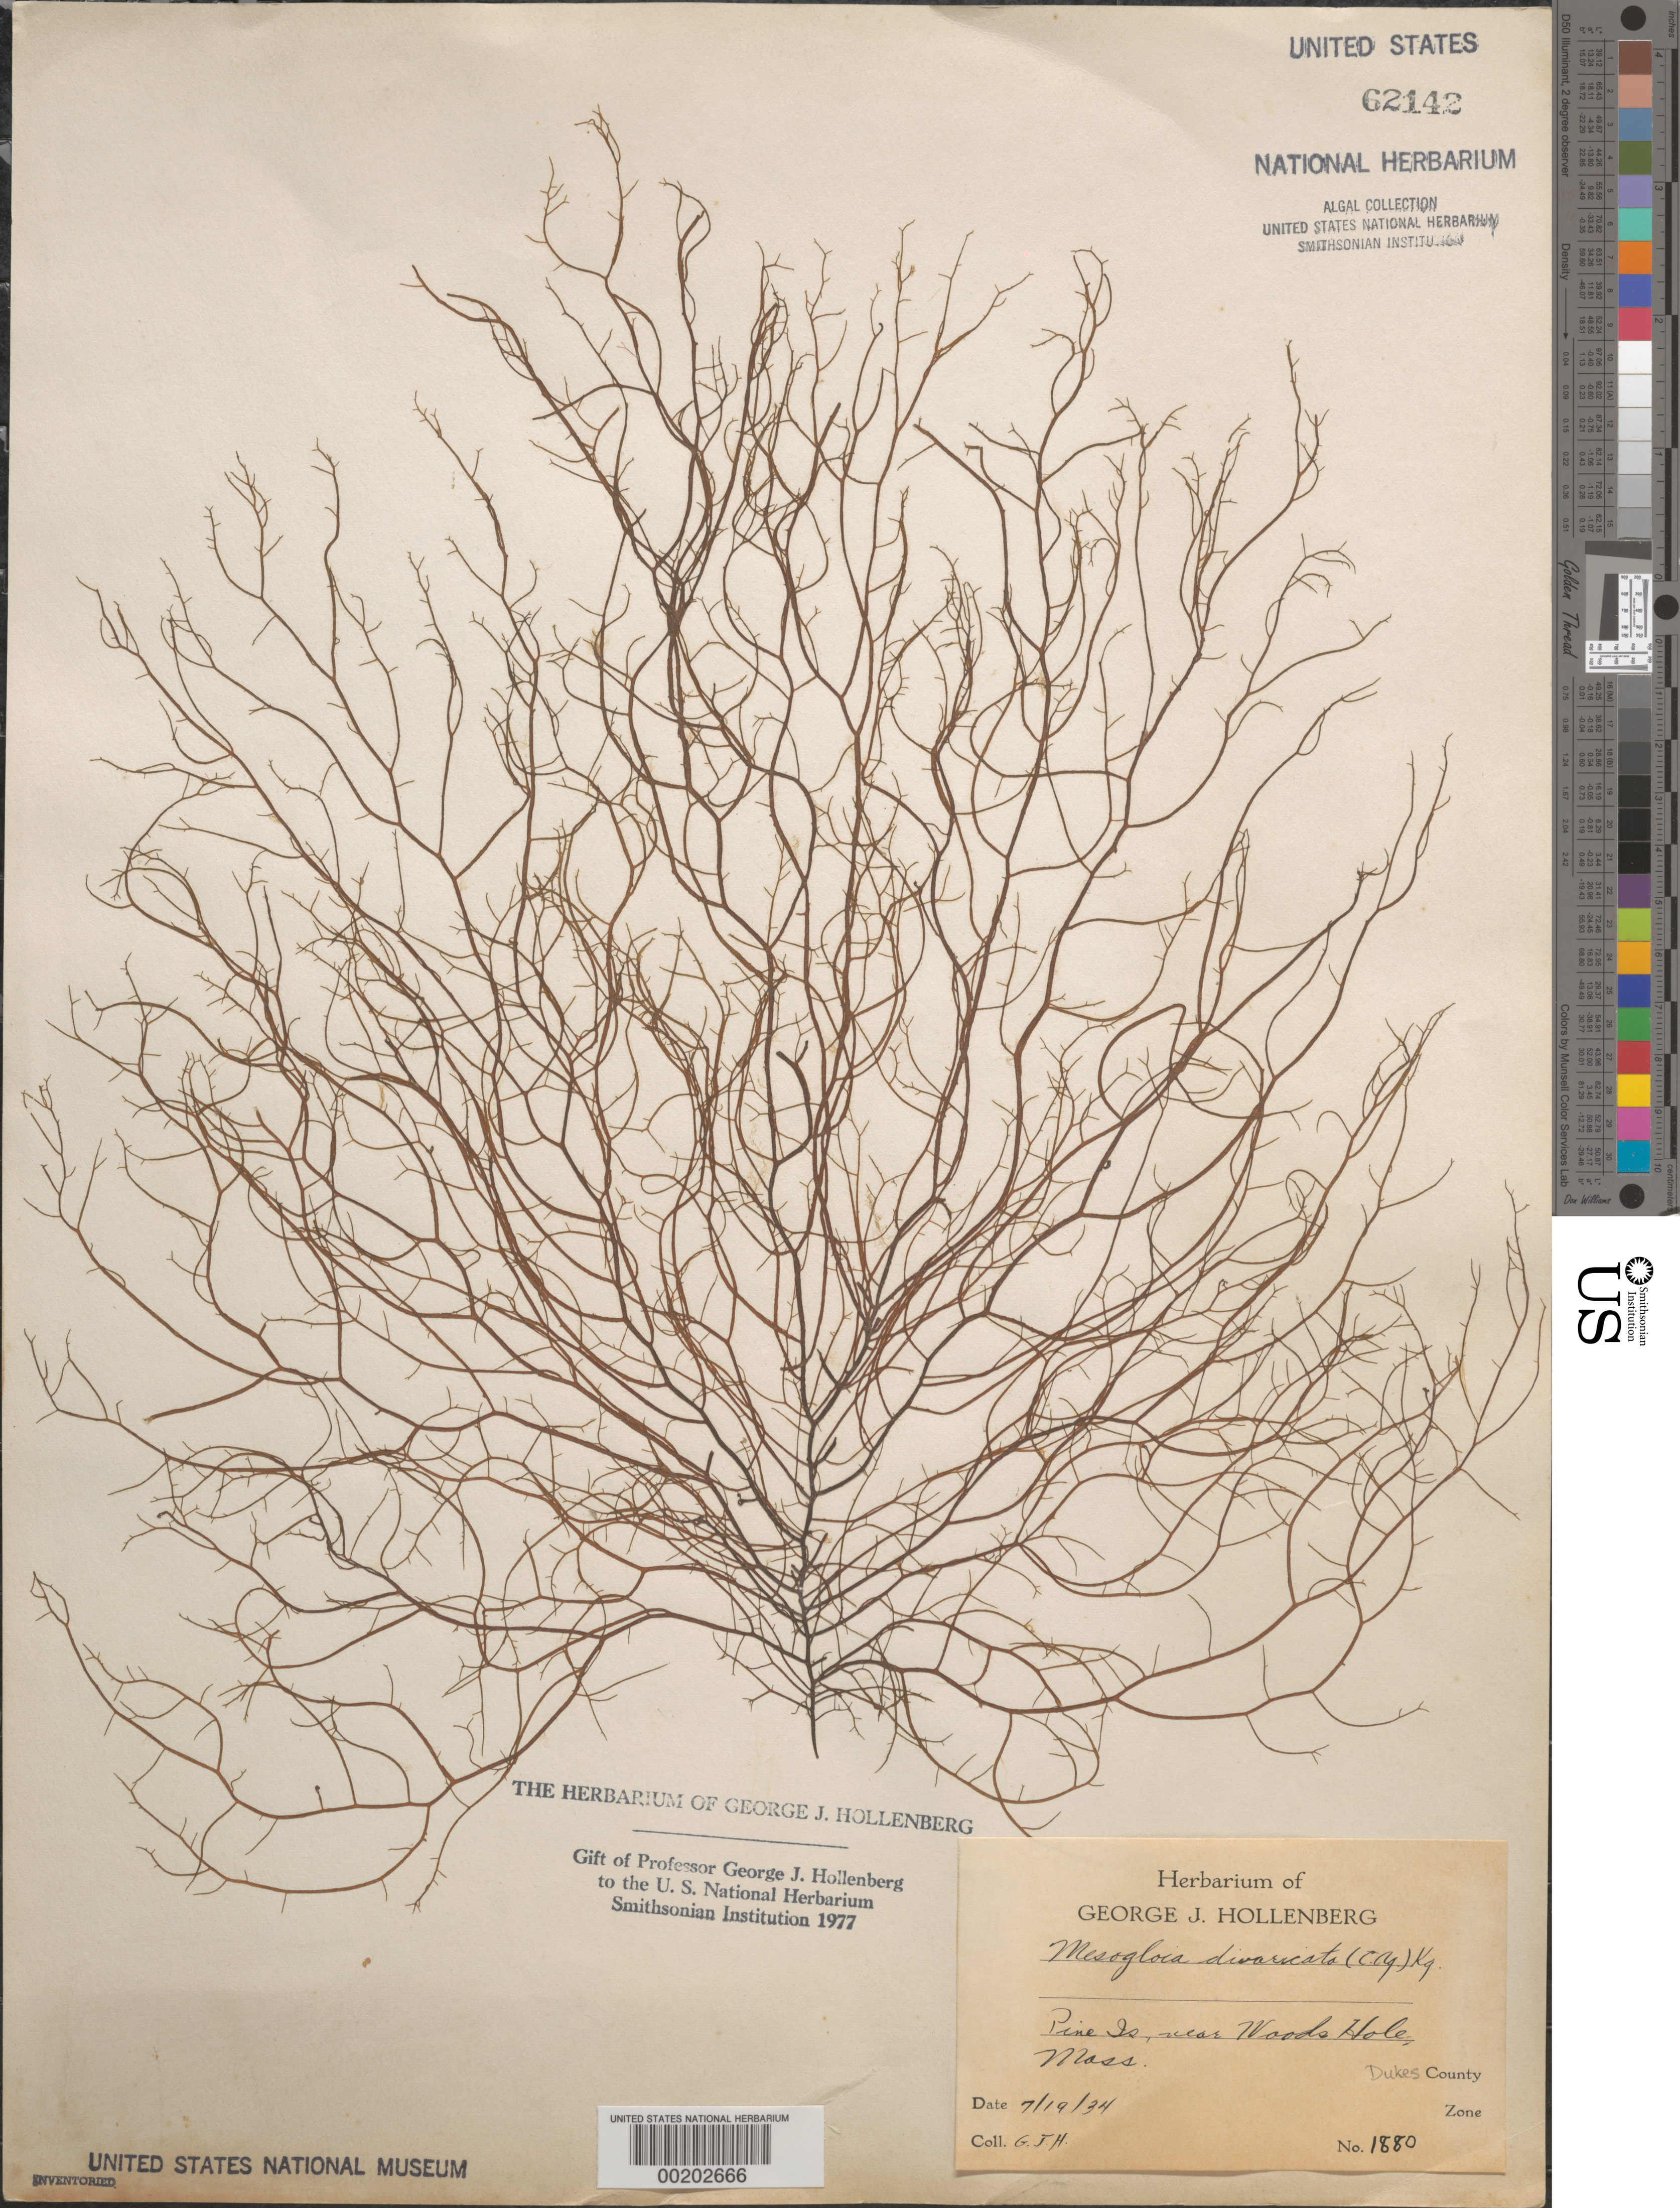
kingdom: Plantae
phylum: Rhodophyta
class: Florideophyceae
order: Nemaliales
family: Liagoraceae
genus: Helminthora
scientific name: Helminthora divaricata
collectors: G. Hollenberg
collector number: GJH 1880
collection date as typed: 19 Jul 1934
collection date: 1934-07-19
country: United States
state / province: Massachusetts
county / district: Dukes County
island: Pine Island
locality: Near Woods Hole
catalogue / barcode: US 62142